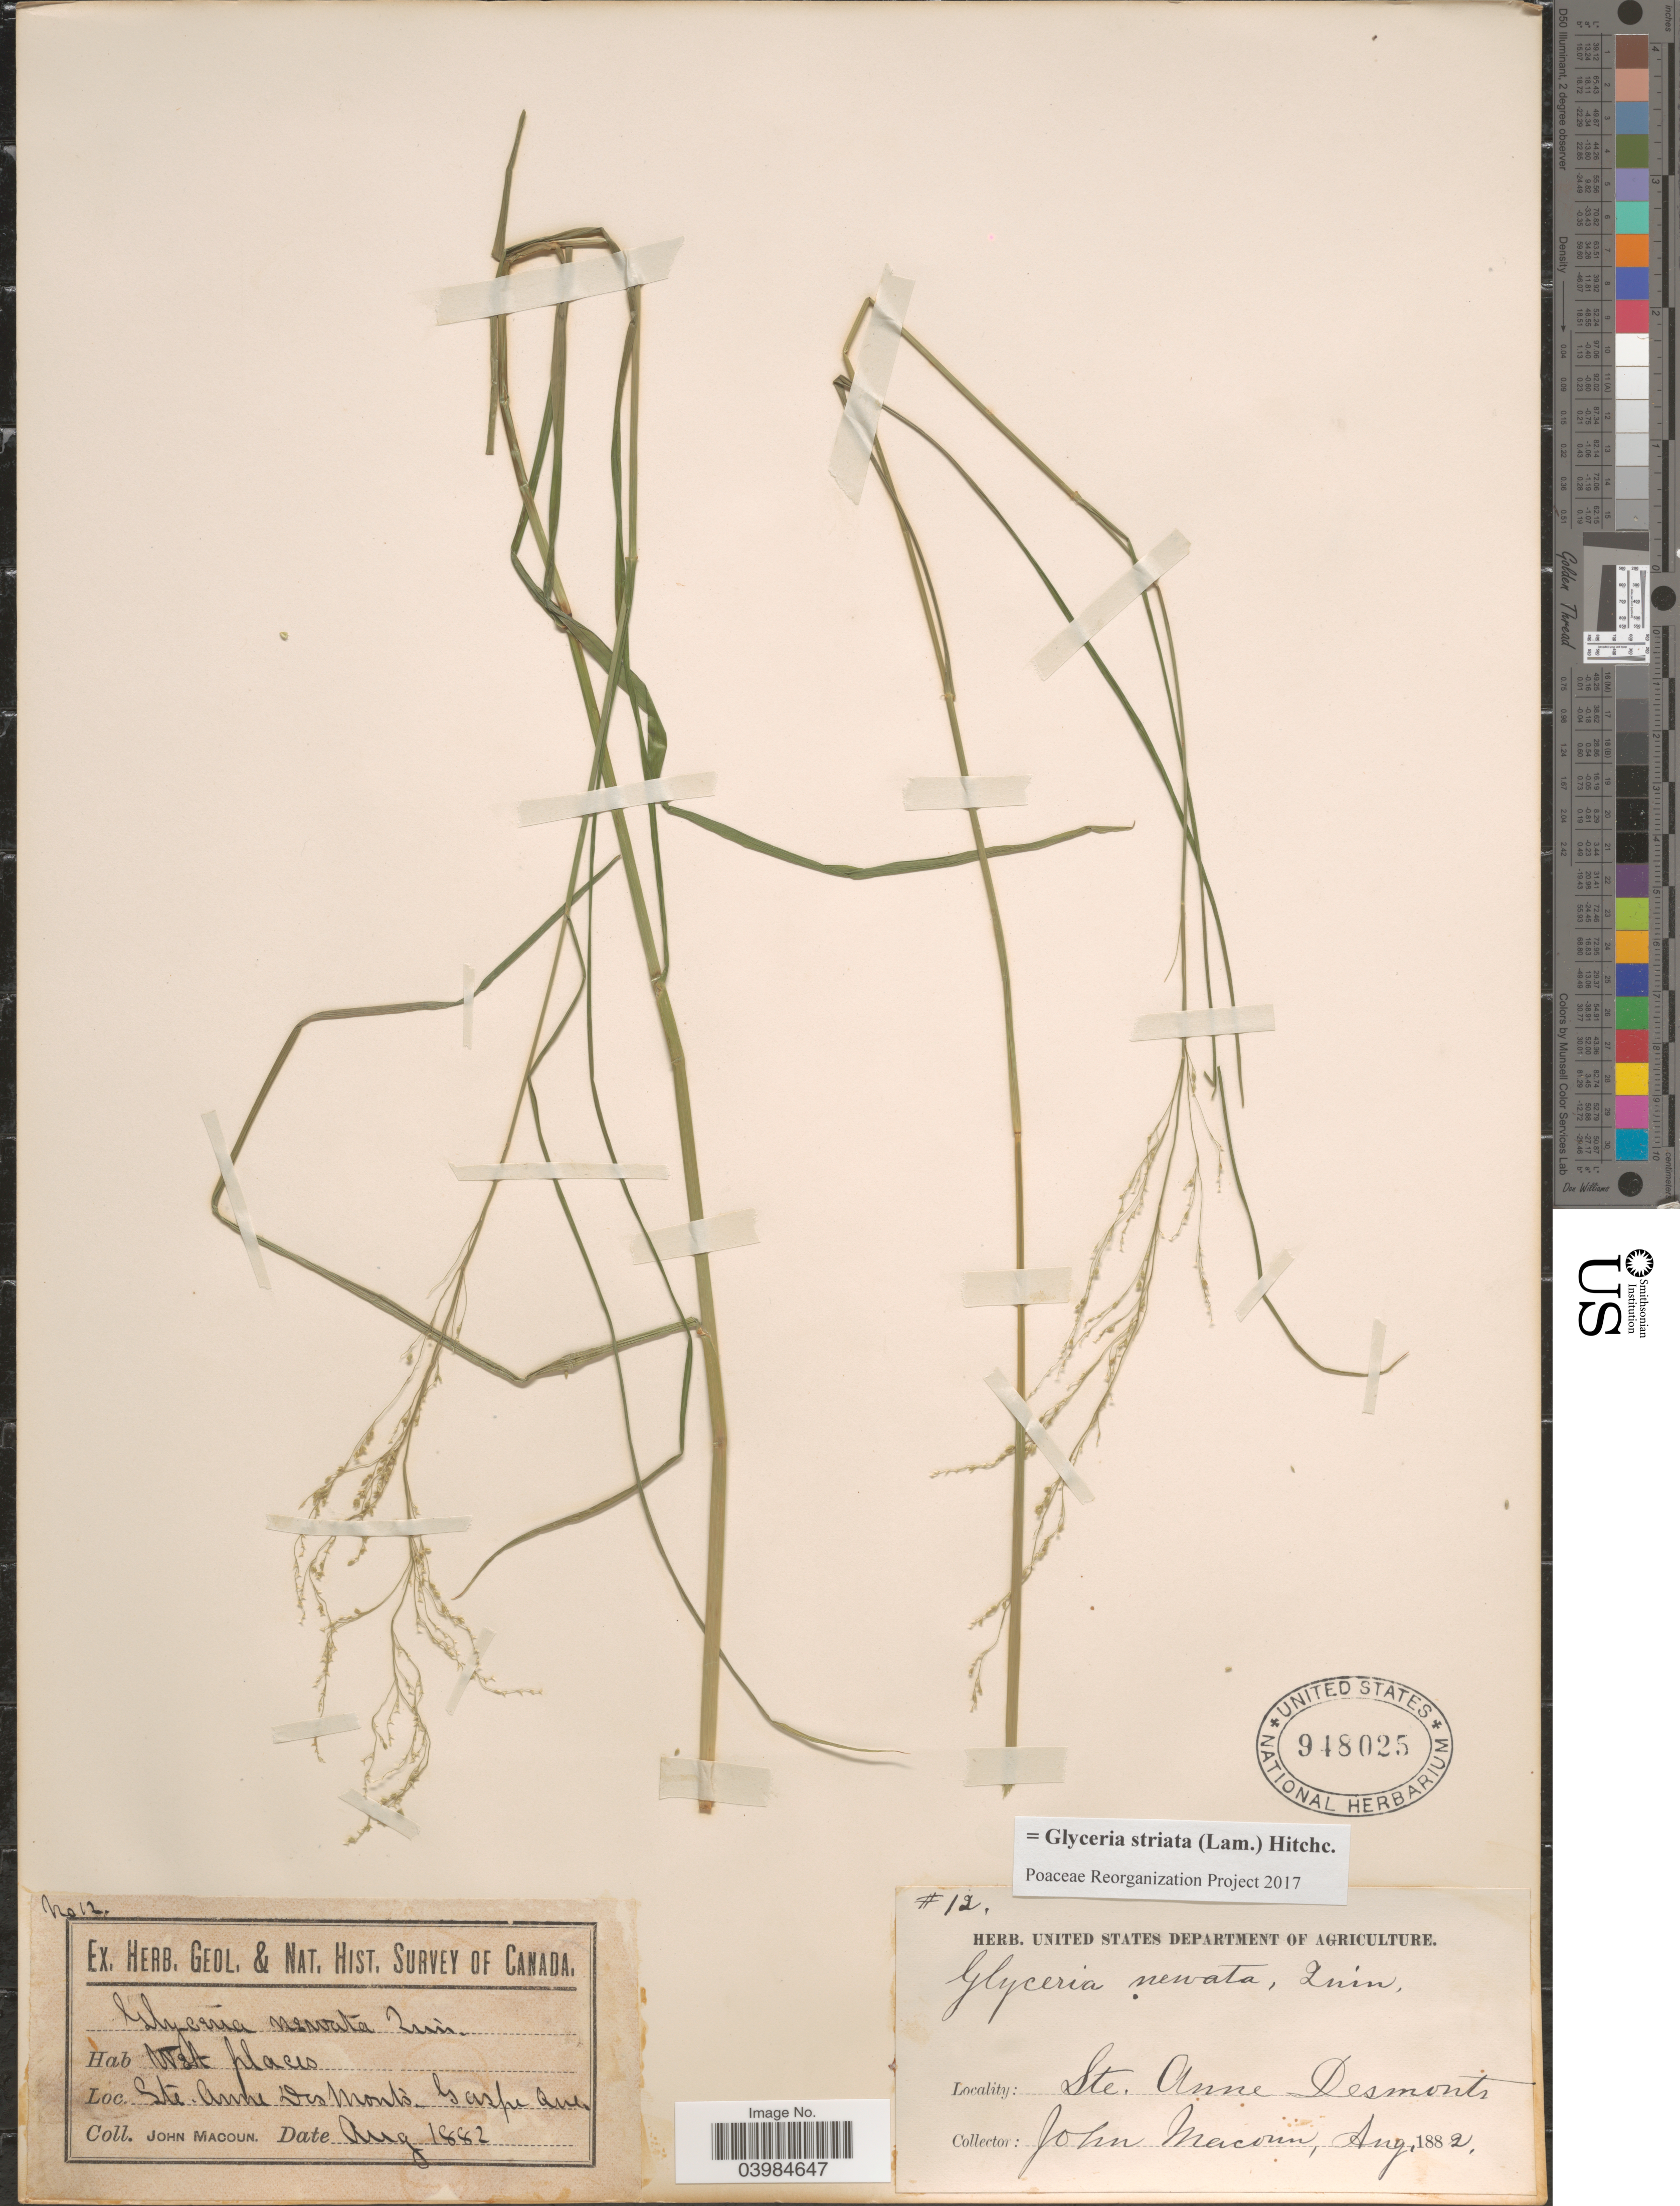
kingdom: Plantae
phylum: Tracheophyta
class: Liliopsida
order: Poales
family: Poaceae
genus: Glyceria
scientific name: Glyceria striata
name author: (Lam.) Hitchc.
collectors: J. Macoun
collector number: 12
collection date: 1882-08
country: Canada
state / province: Quebec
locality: Ste. Anne Desmonts. Gaspe.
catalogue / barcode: US 948025